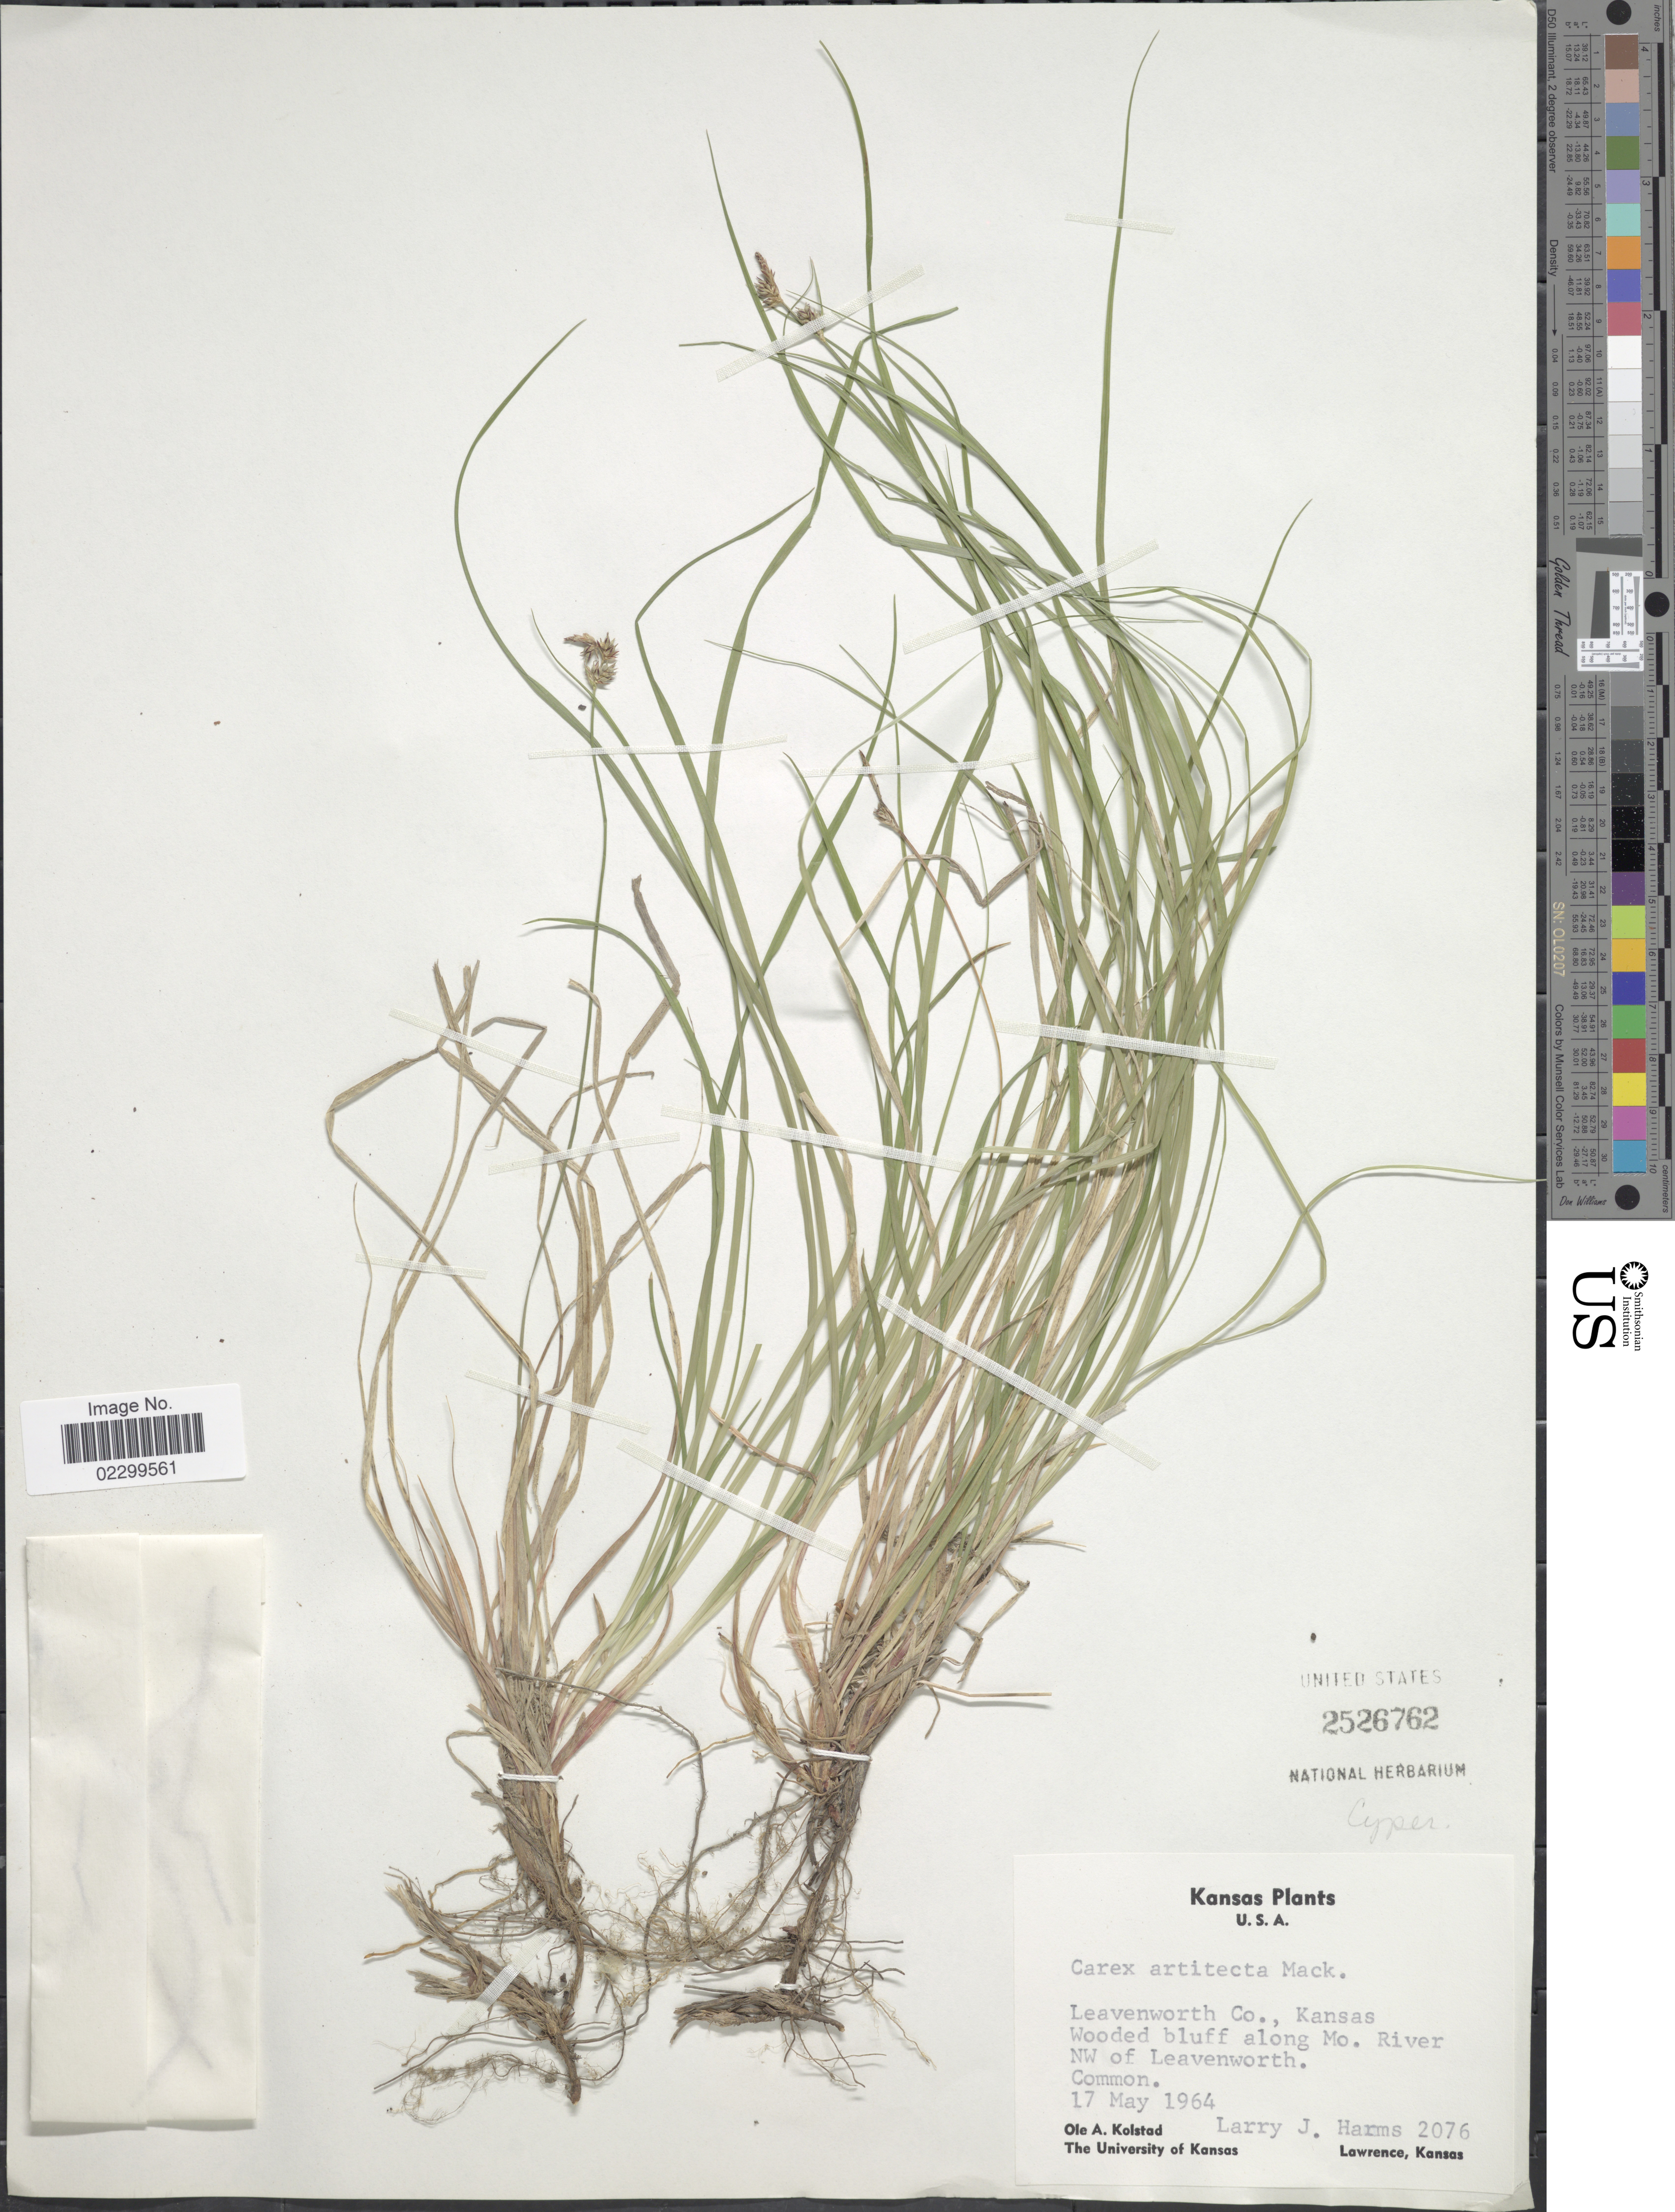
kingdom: Plantae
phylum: Tracheophyta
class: Liliopsida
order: Poales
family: Cyperaceae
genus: Carex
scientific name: Carex albicans var. albicans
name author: Willd. ex Spreng.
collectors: O. Kolstad & L. Harms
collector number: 2076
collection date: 1964-05-17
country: United States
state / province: Kansas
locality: Leavenworth Co., along Mo. River NW of Leavenworth.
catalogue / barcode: US 2526762